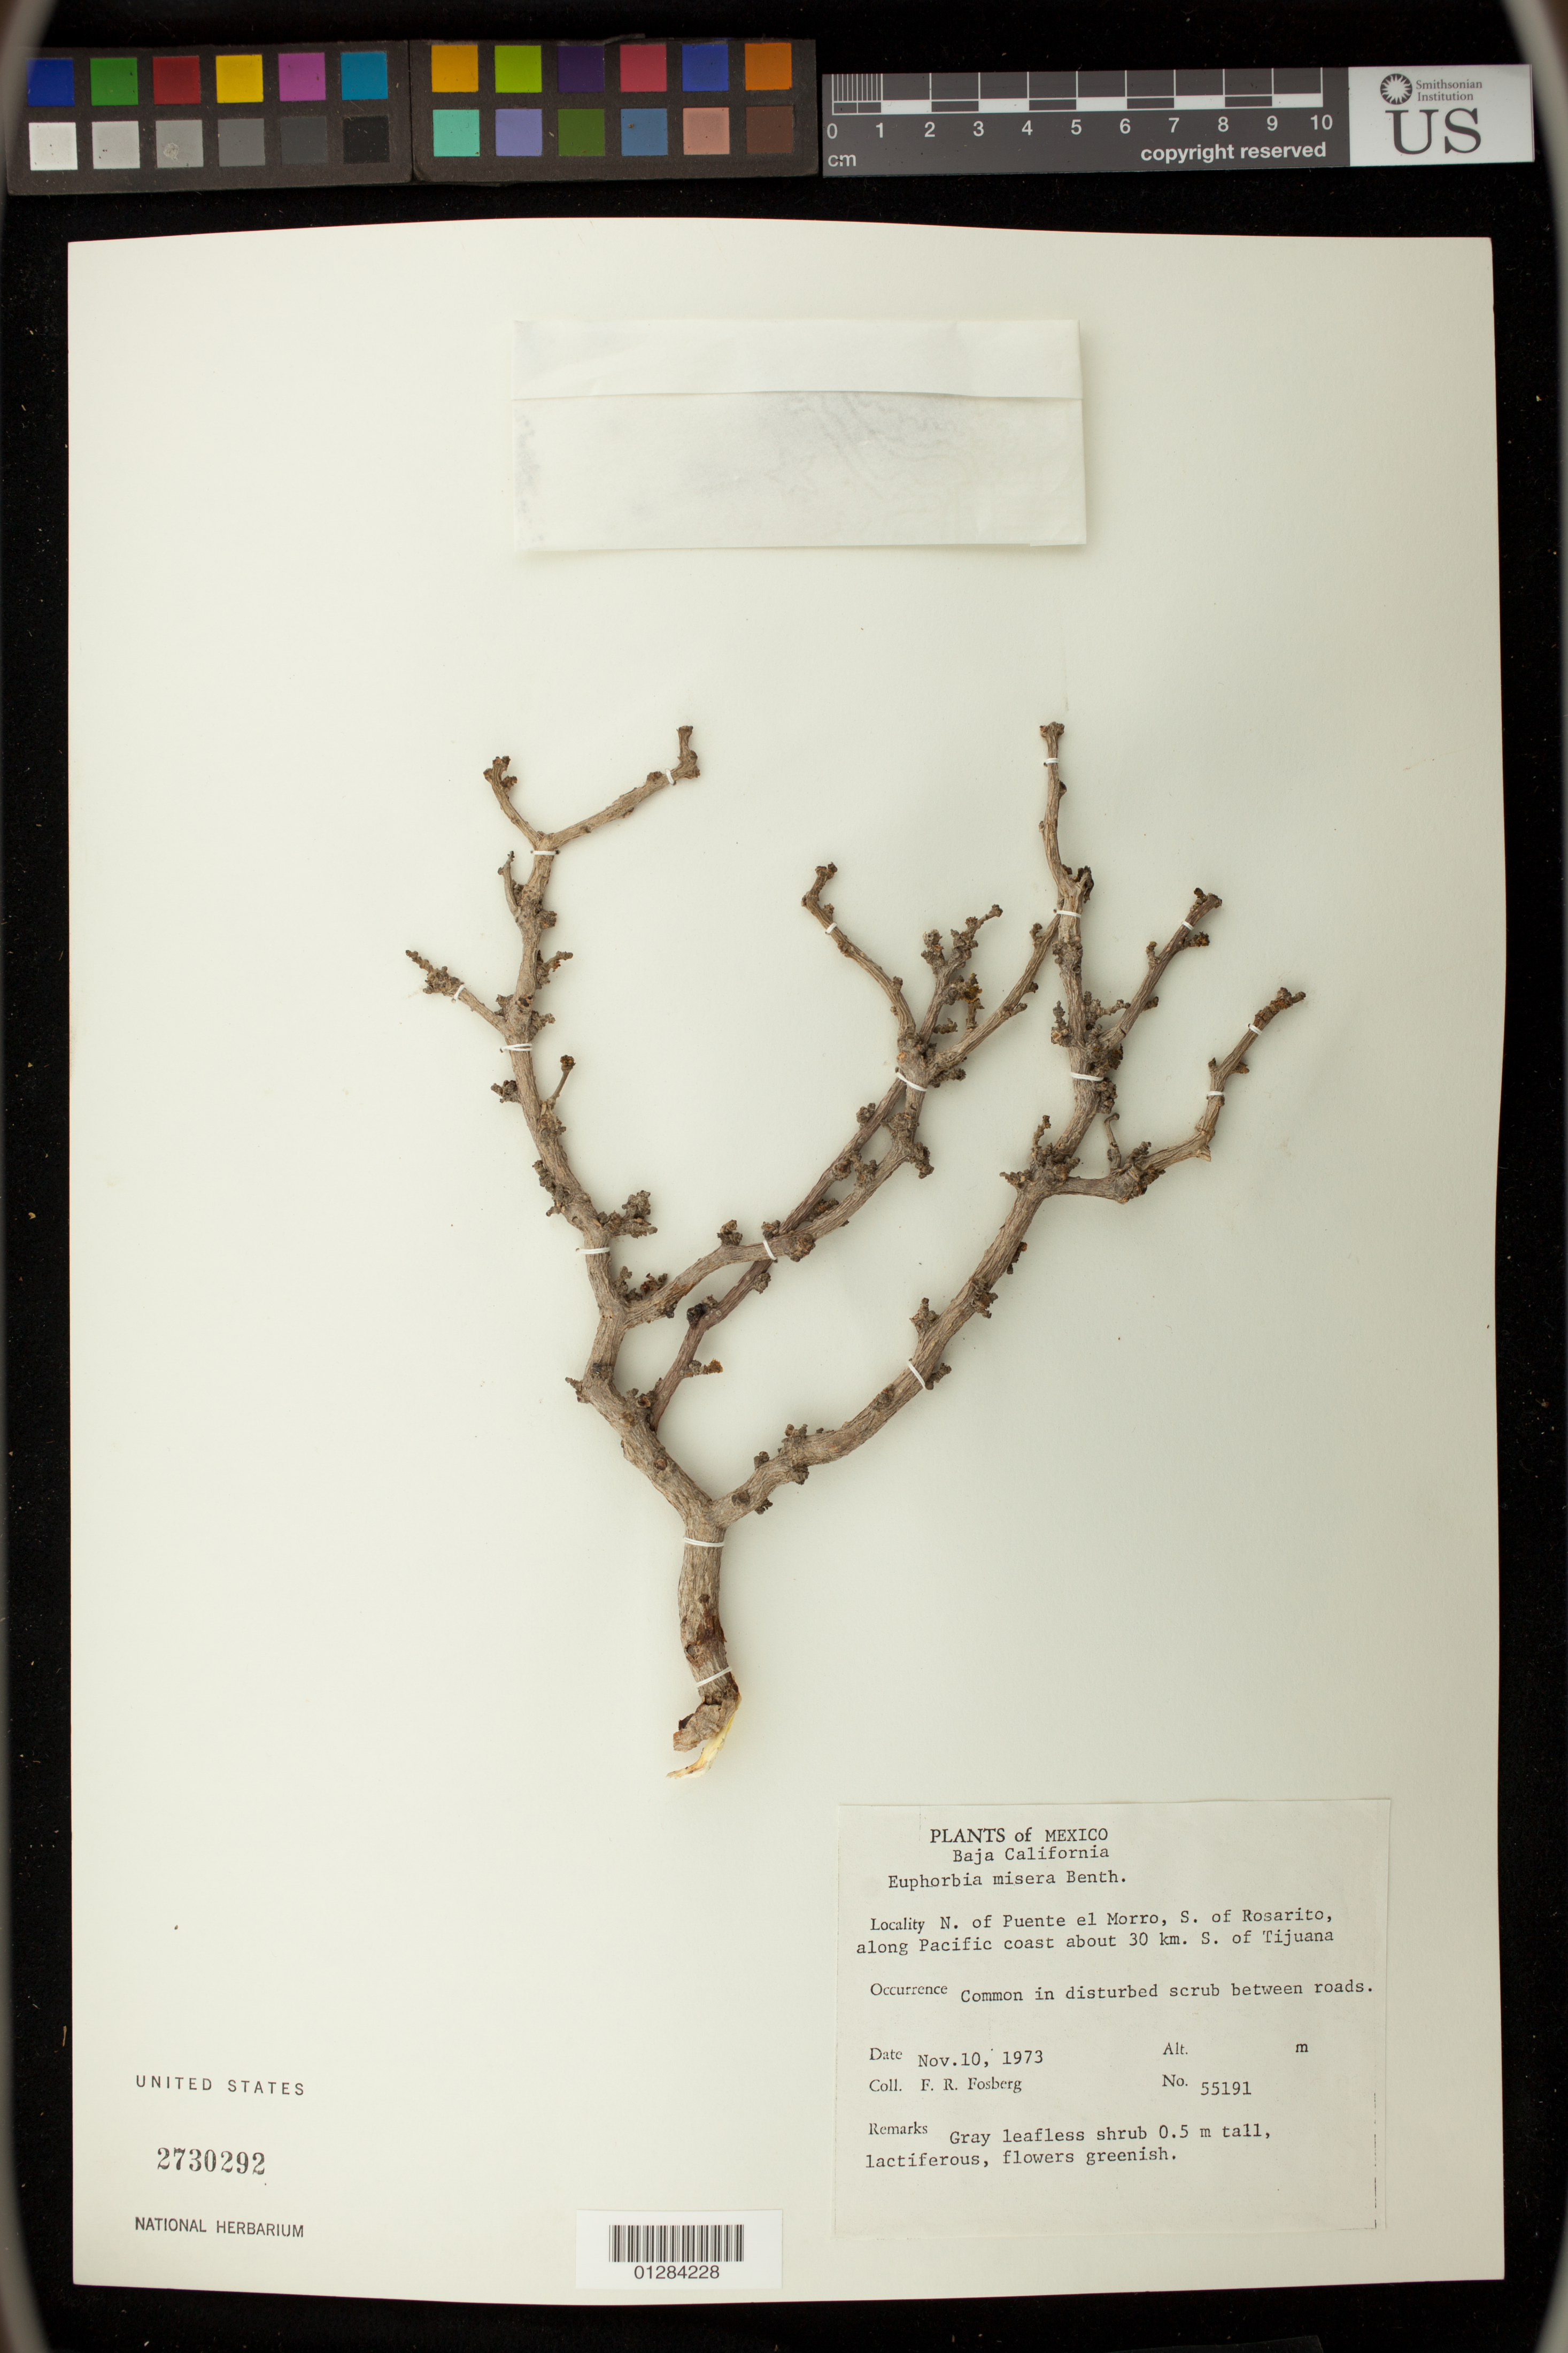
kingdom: Plantae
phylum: Tracheophyta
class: Magnoliopsida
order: Malpighiales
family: Euphorbiaceae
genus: Euphorbia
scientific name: Euphorbia misera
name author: Benth.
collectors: F. R. Fosberg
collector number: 55191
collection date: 1973-11-10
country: Mexico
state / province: Baja California Norte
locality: N of Puente el Morro, S. of Rosarito along Pacific coast about 30 km. S. of Tijuana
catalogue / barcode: US 2730292